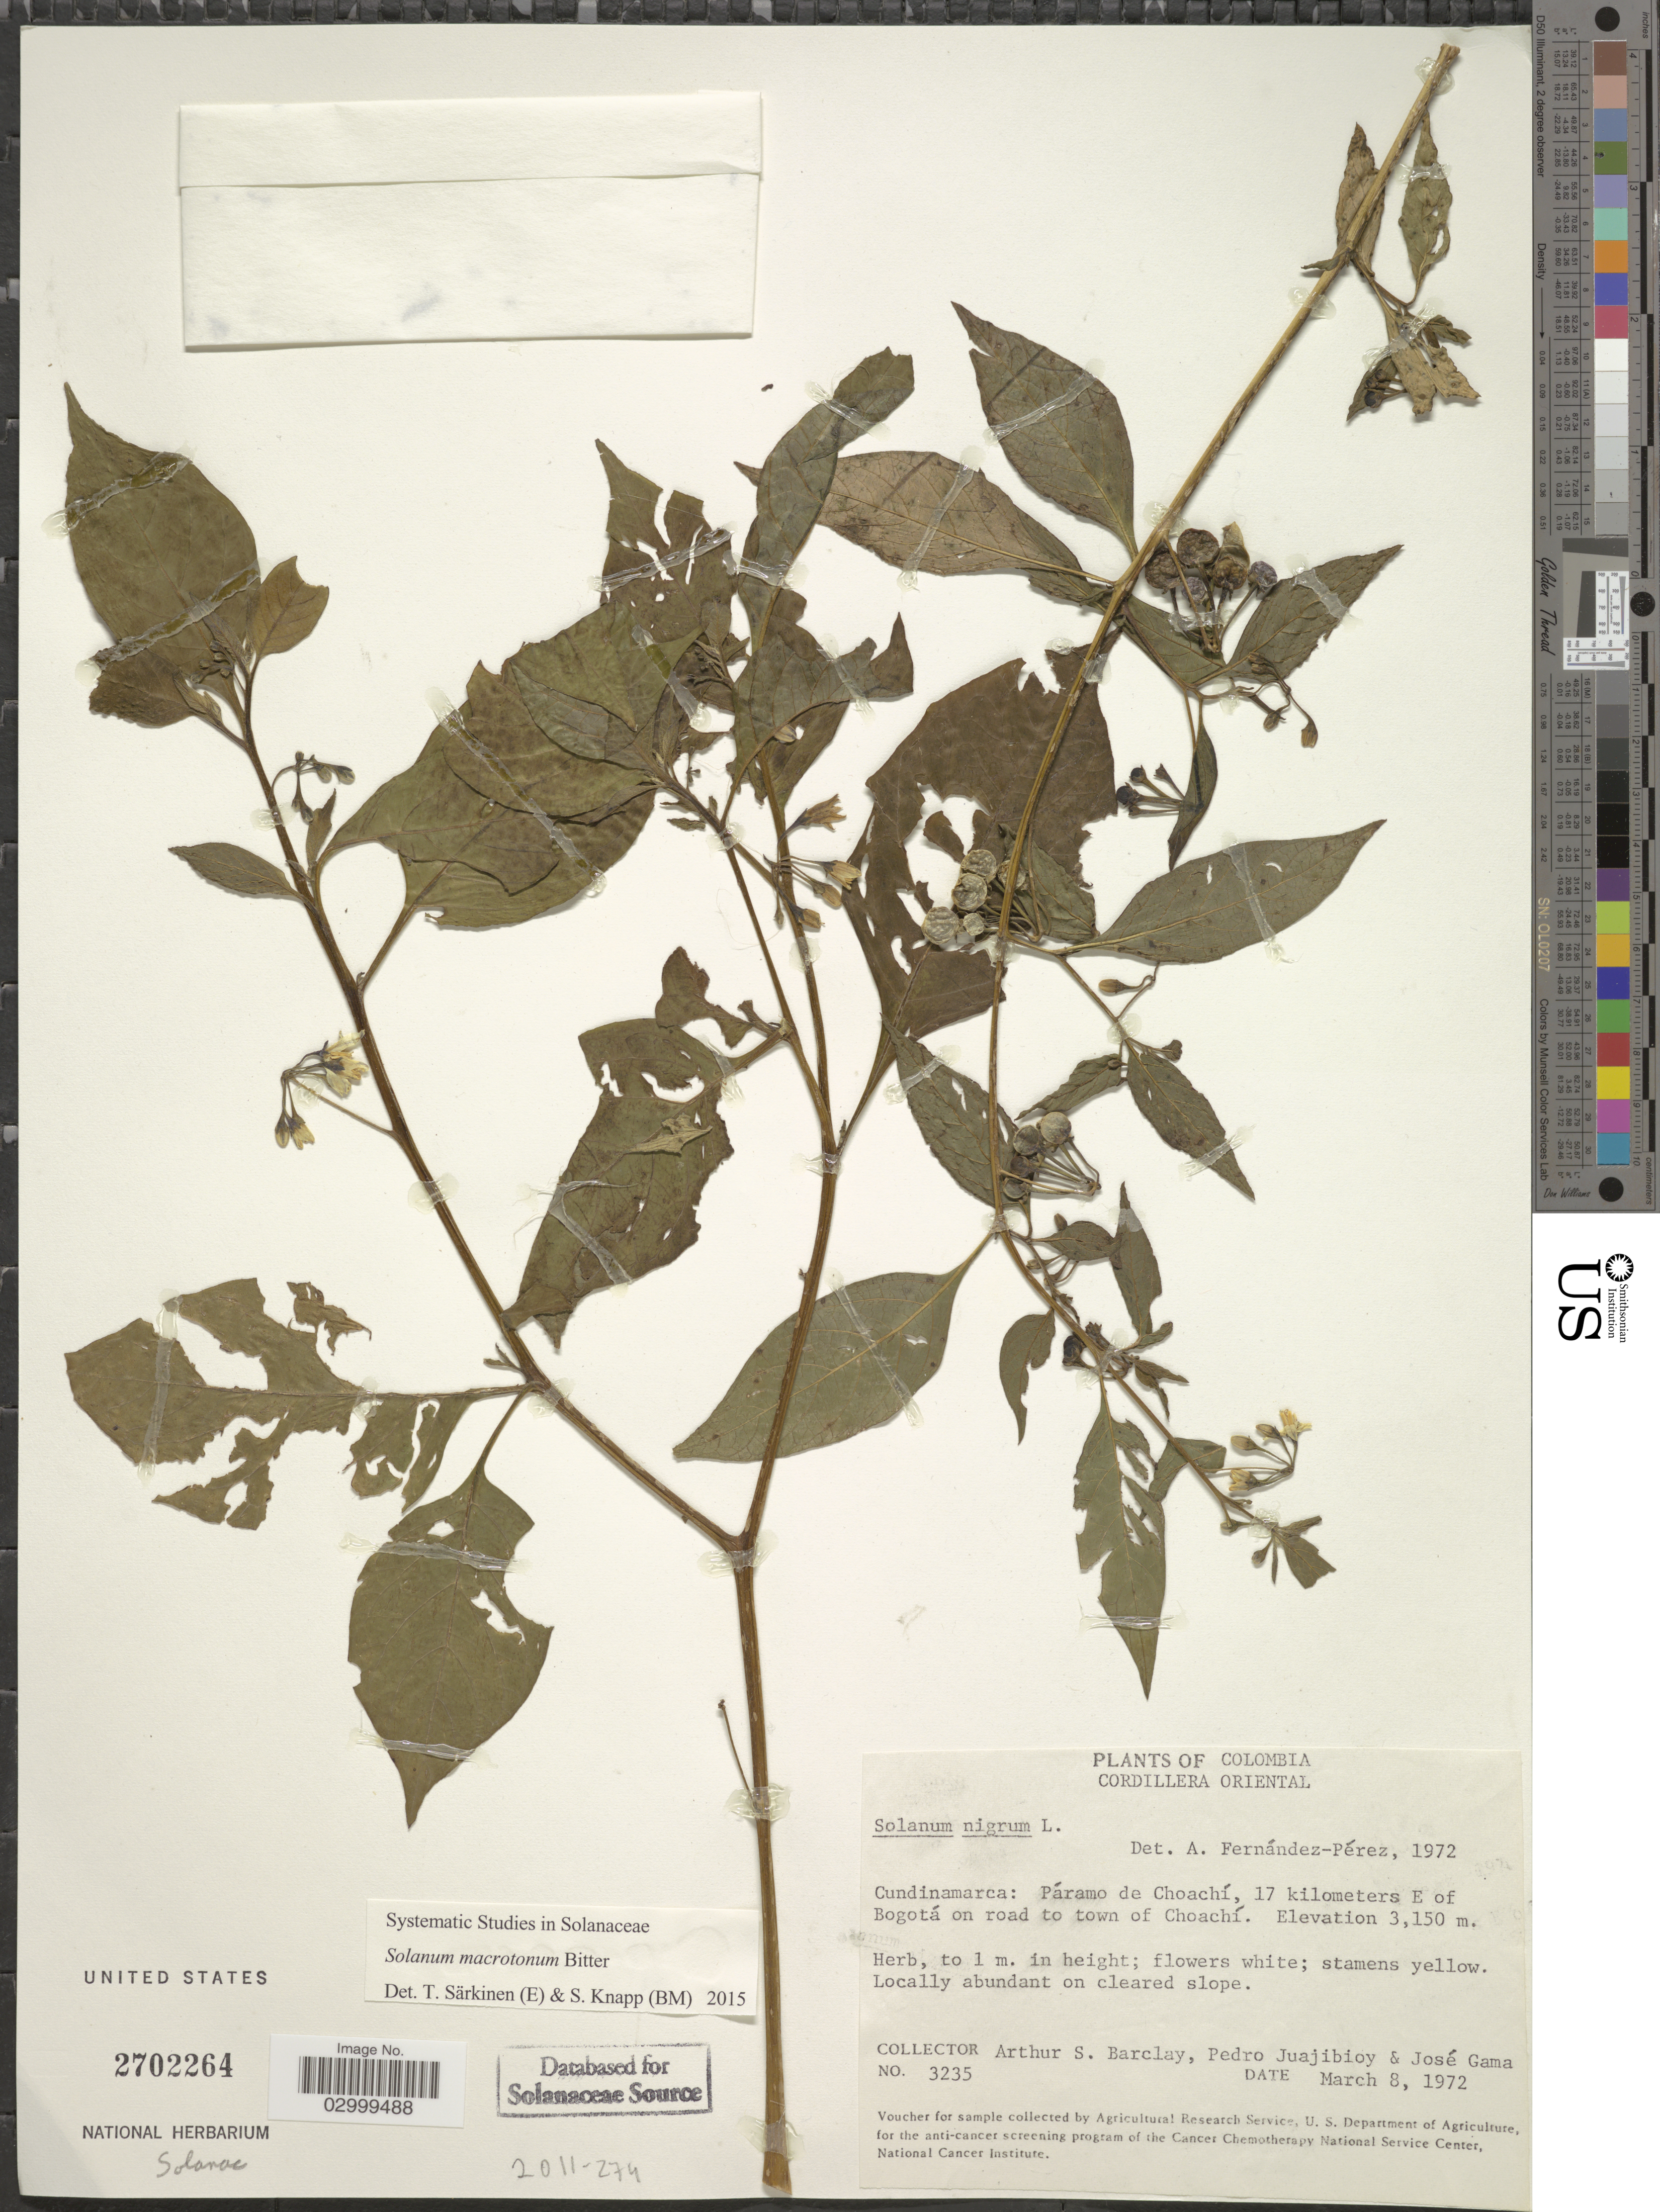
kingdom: Plantae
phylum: Tracheophyta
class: Magnoliopsida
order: Solanales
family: Solanaceae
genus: Solanum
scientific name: Solanum macrotonum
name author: Bitter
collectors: A. S. Barclay, P. Juajibioy & J. Gama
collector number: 3235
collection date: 1972-03-08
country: Colombia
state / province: Cundinamarca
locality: Cordillera Oriental. Páramo de Choachí, 17 kilometers E of Bogotá on road to town of Choachí.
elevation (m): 3150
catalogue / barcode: US 2702264